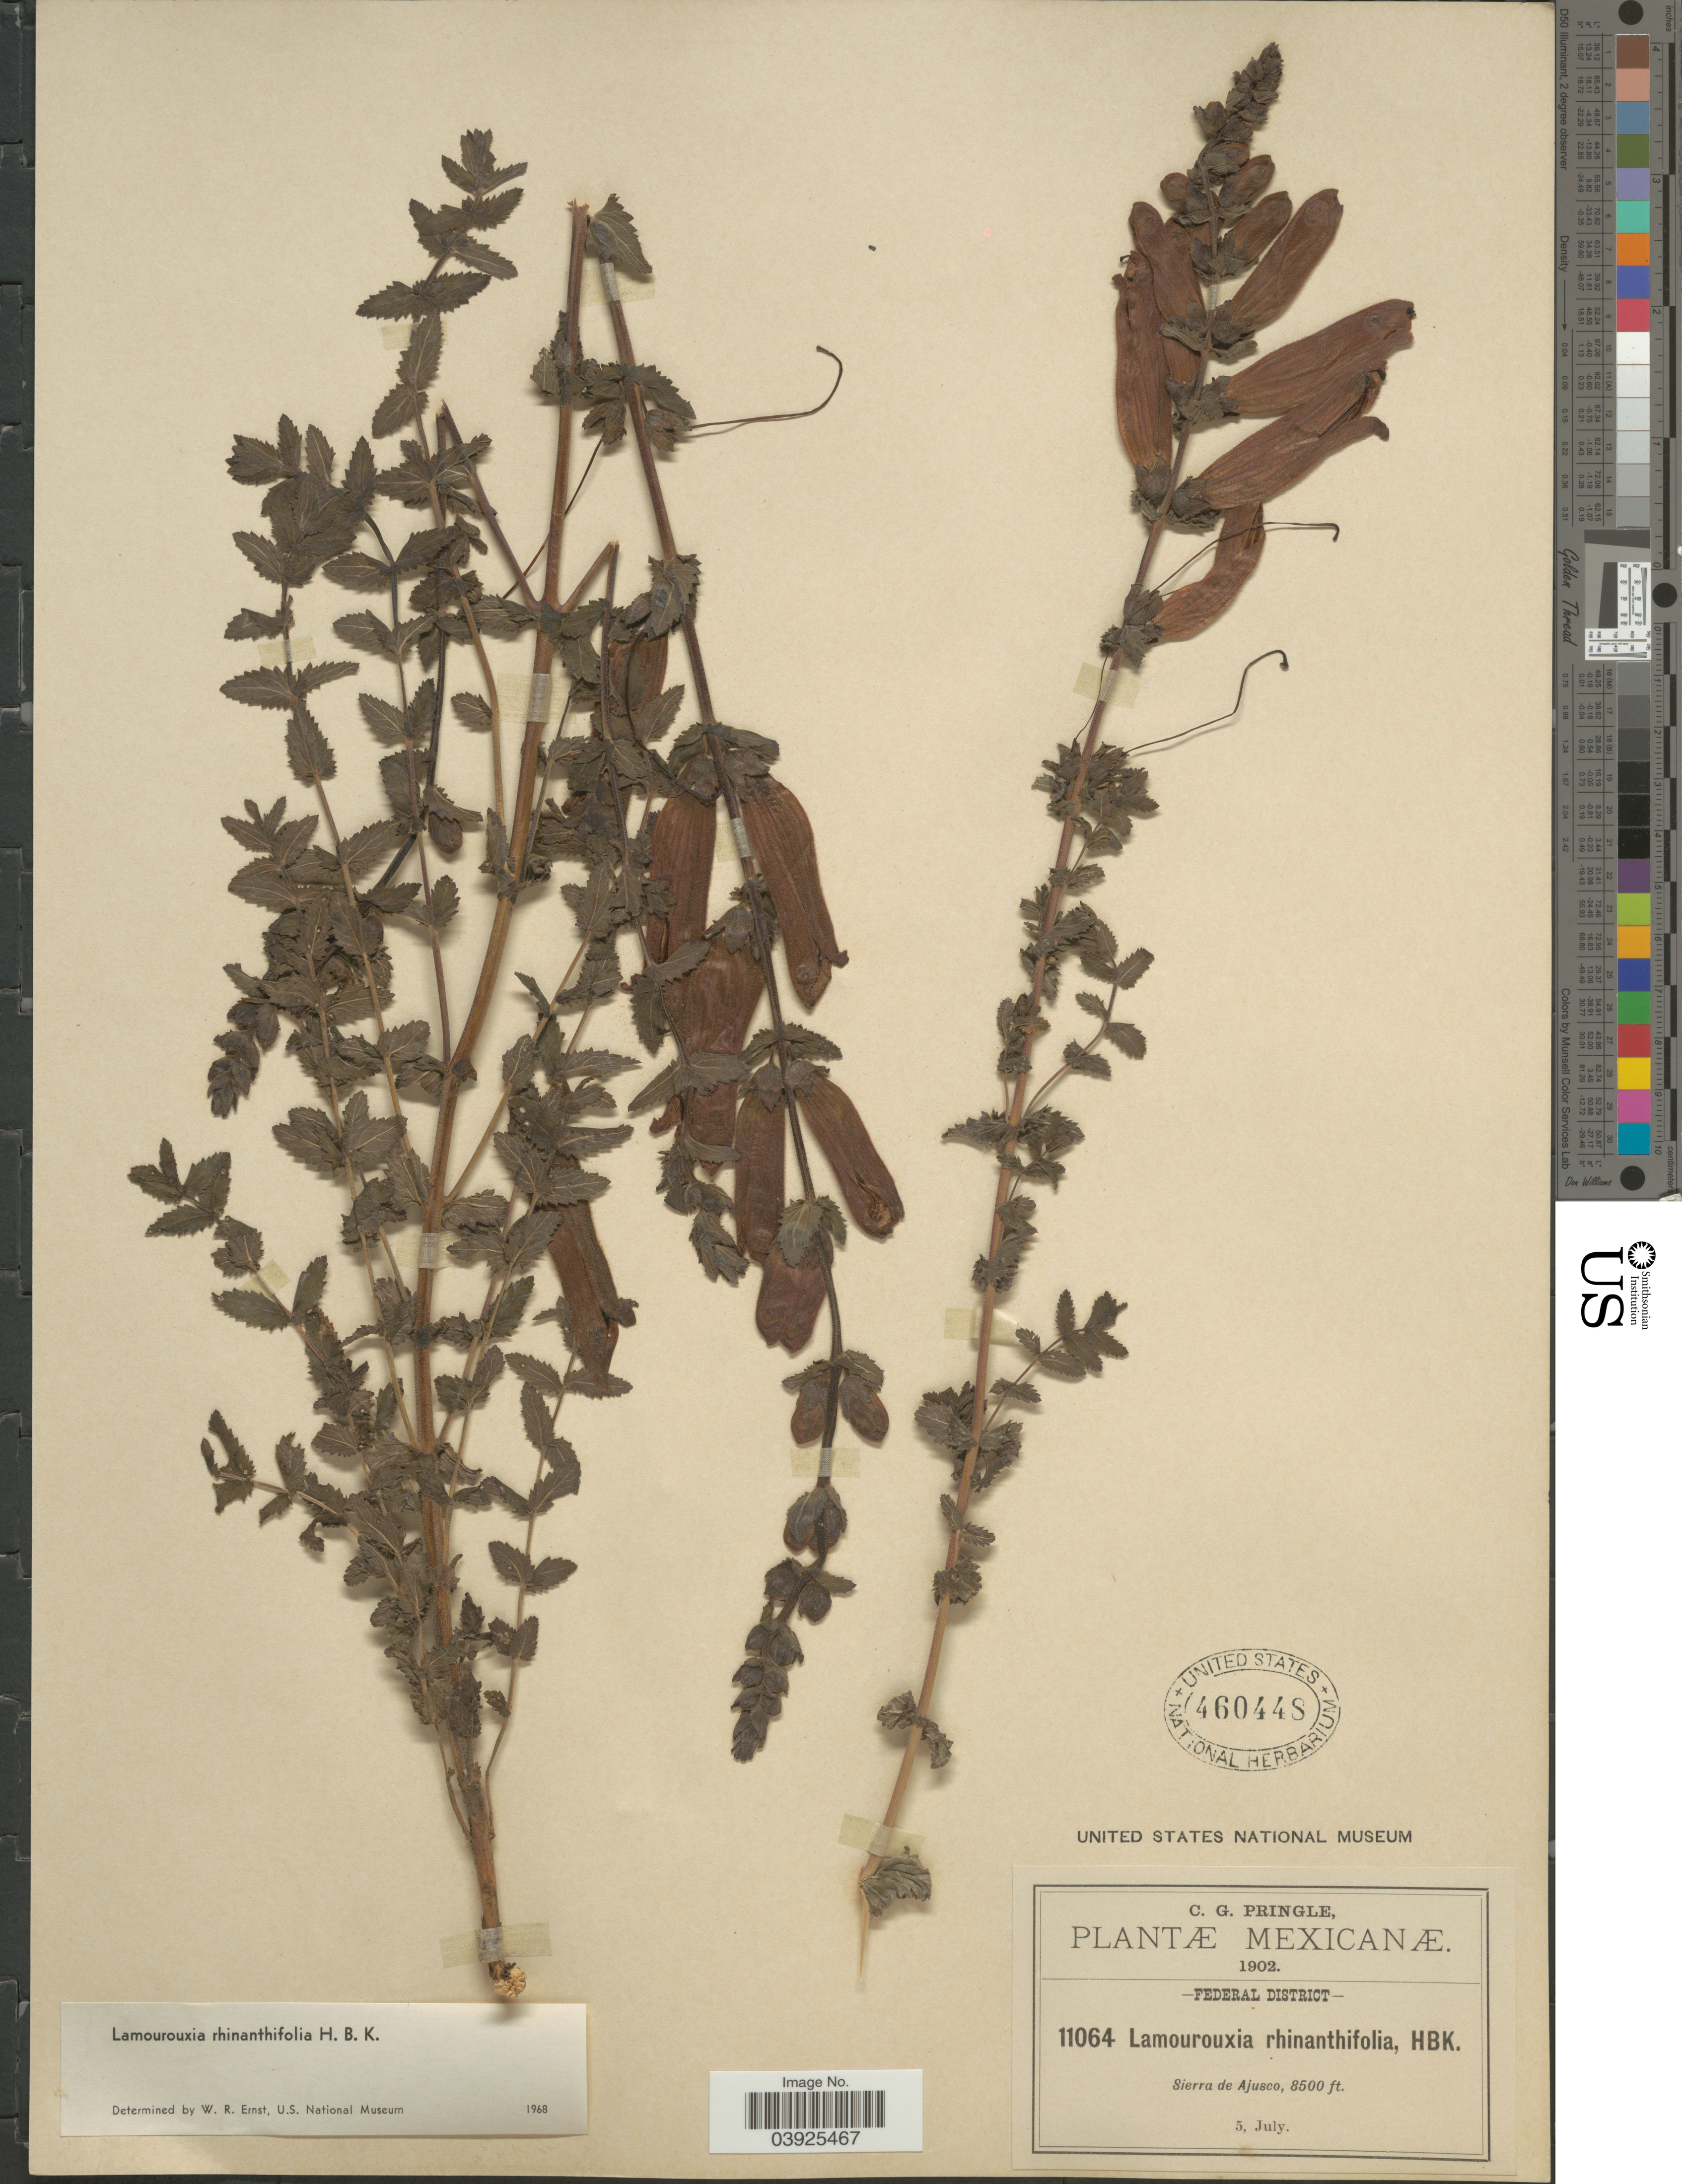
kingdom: Plantae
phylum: Tracheophyta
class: Magnoliopsida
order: Lamiales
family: Orobanchaceae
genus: Lamourouxia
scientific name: Lamourouxia rhinanthifolia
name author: Kunth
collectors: C. G. Pringle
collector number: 11064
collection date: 1902-07-05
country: Mexico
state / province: Distrito Federal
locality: Federal District. Sierra de Ajusco.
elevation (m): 2591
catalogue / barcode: US 460448